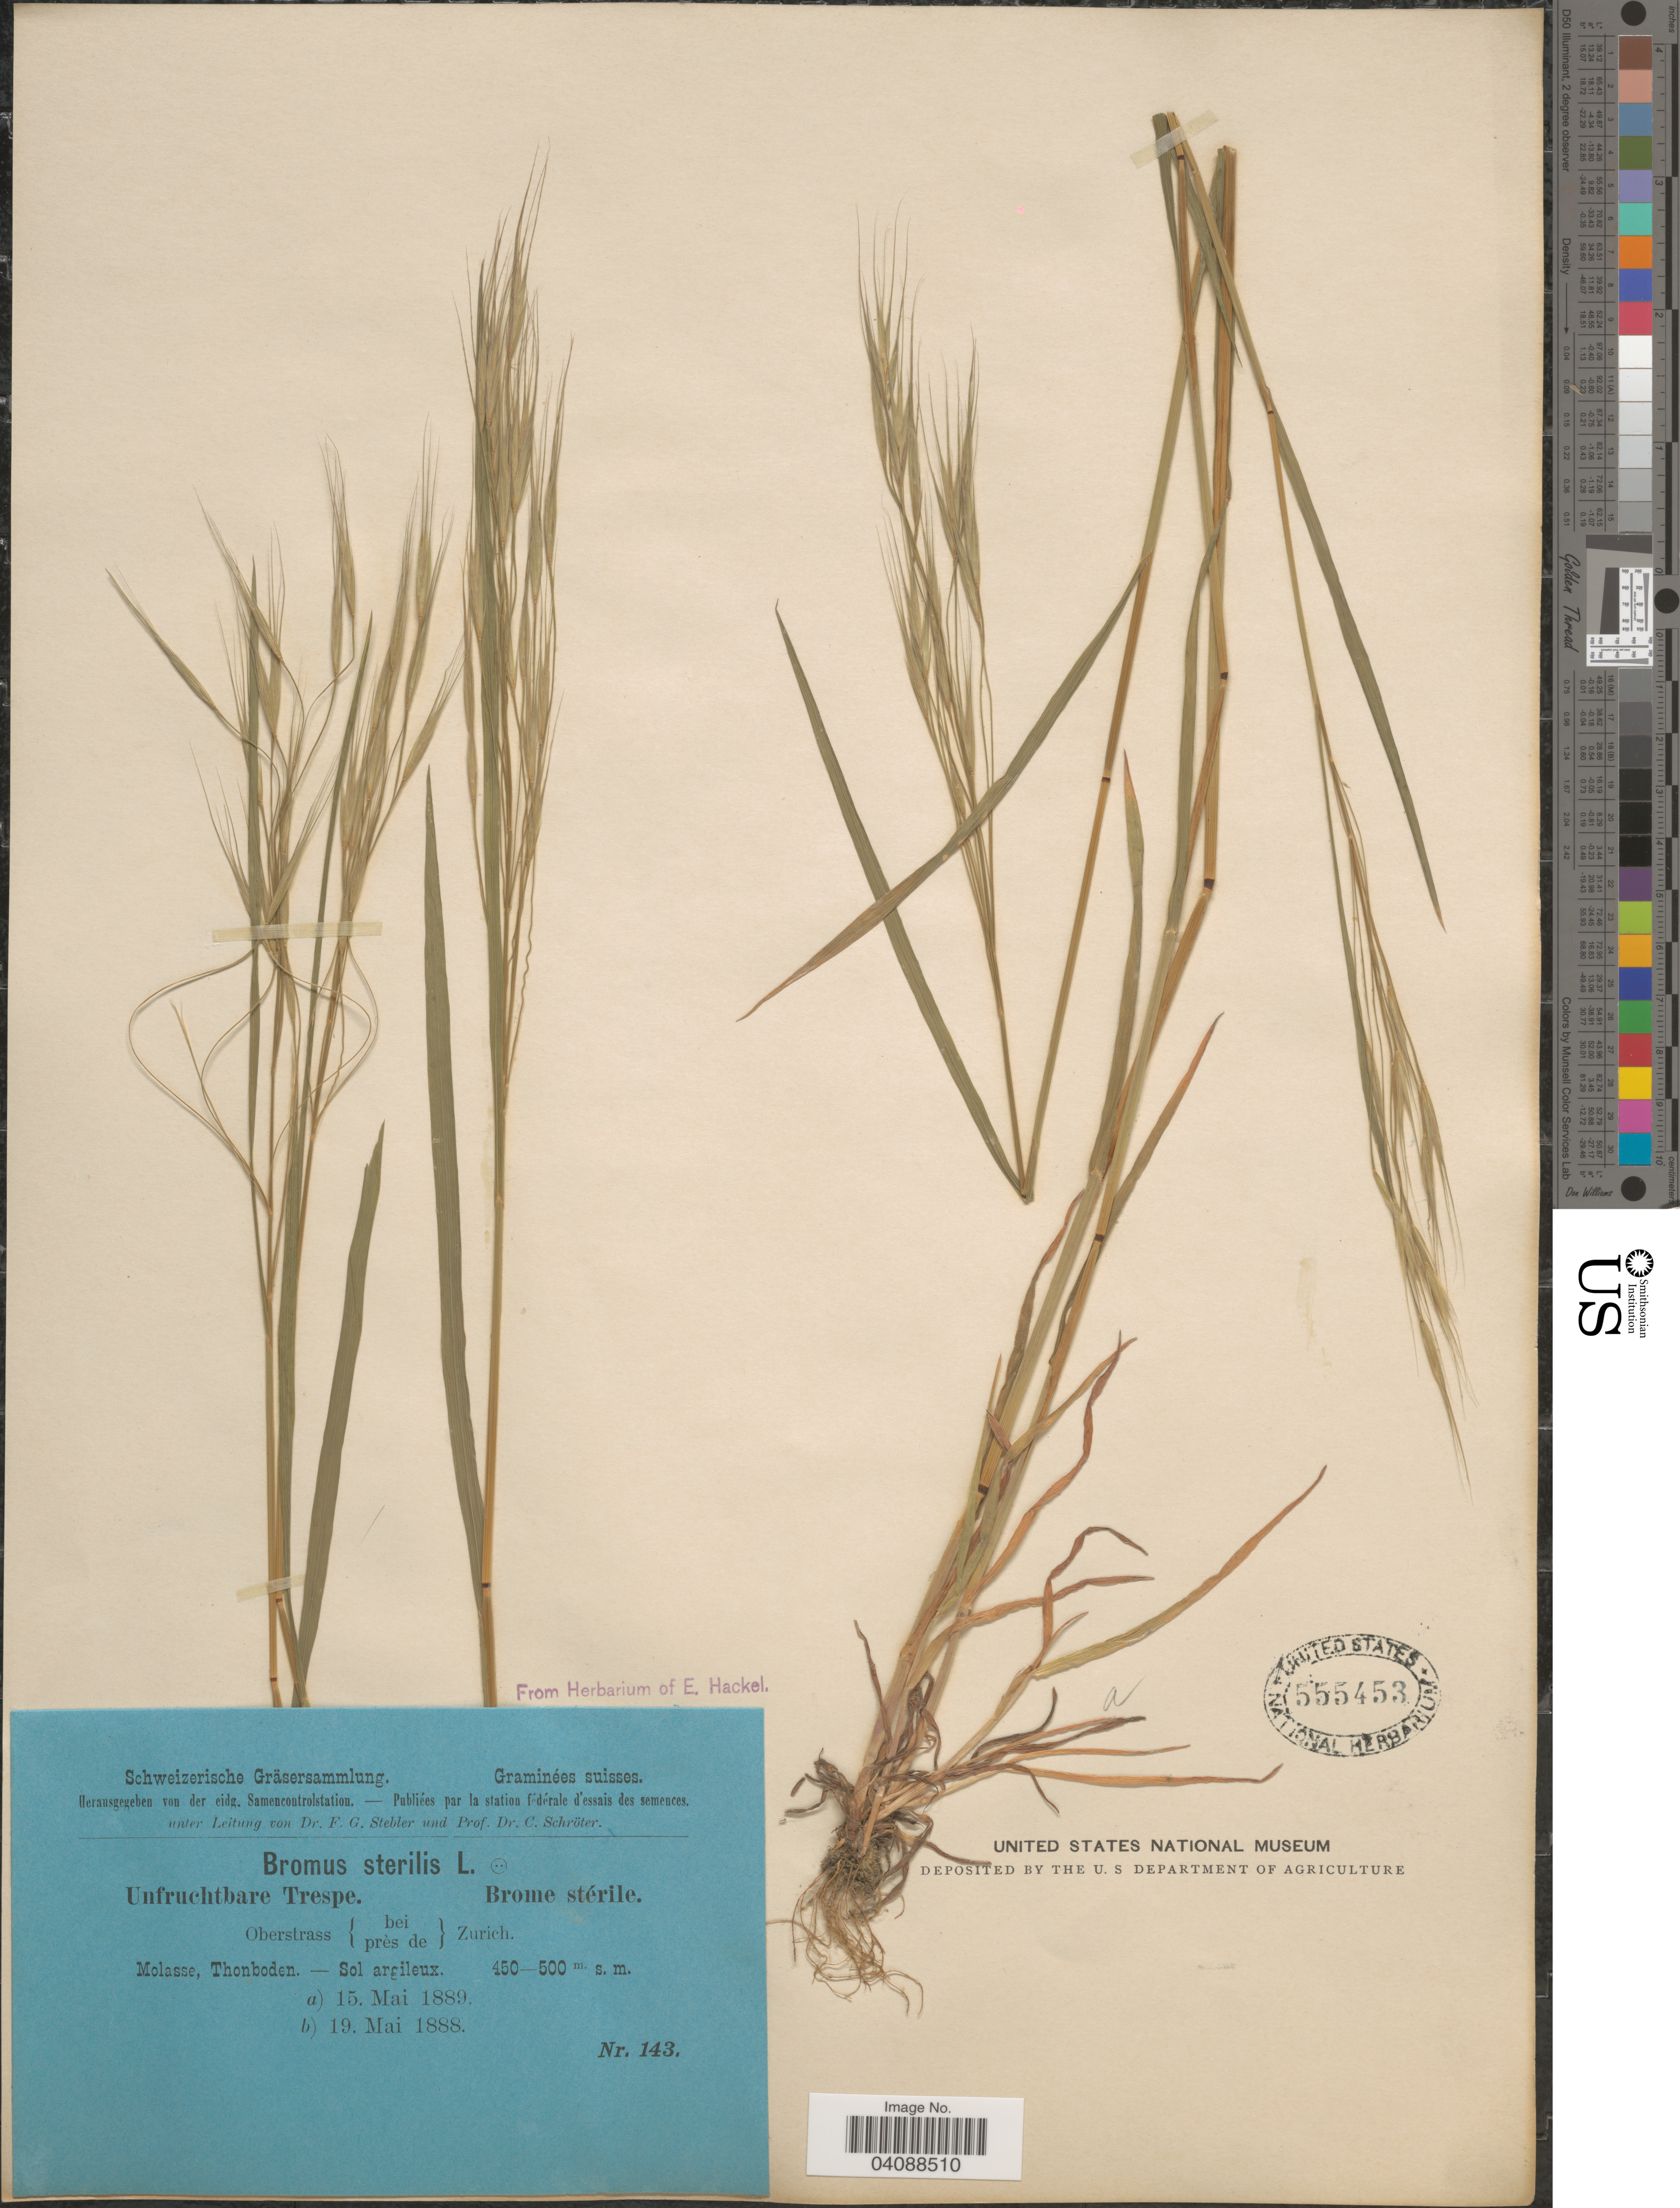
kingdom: Plantae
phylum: Tracheophyta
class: Liliopsida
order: Poales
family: Poaceae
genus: Bromus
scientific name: Bromus sterilis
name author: L.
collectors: Stebler, F.G. & Schröter, C.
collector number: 143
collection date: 1888-05-19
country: Switzerland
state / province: Zurich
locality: Suisses. Oberstrass près de Zurich.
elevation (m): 450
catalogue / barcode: US 555453-2